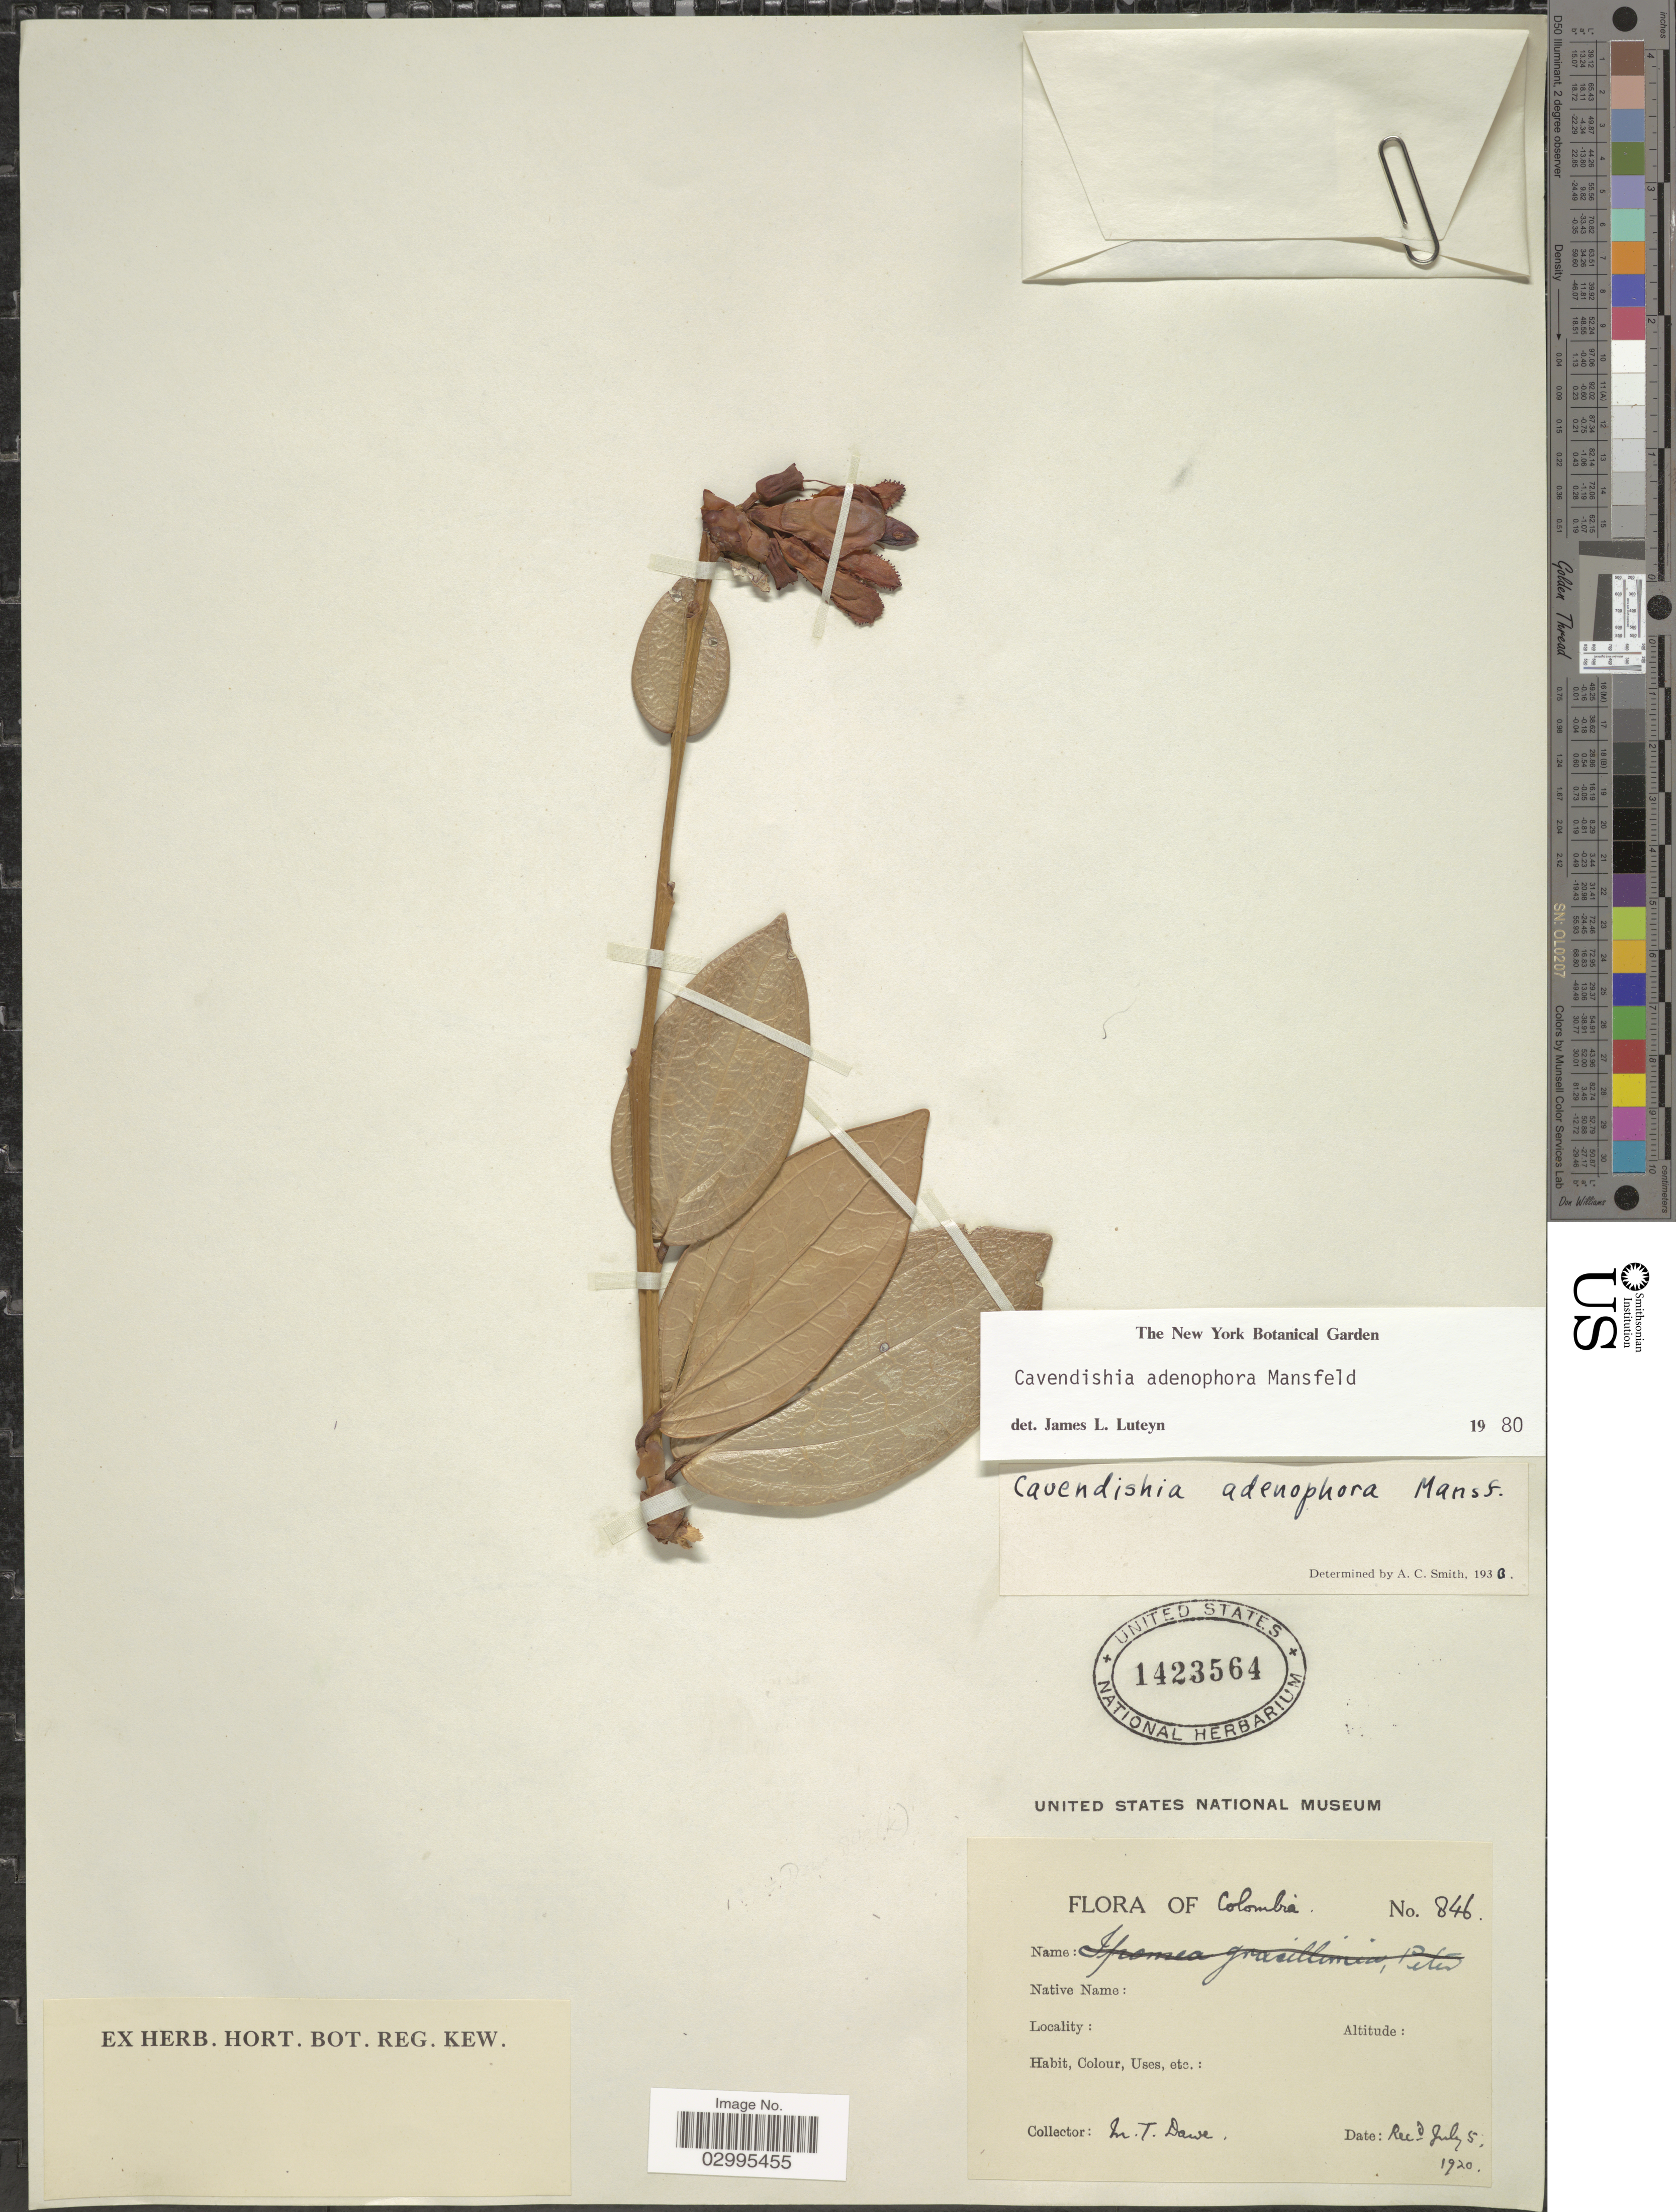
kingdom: Plantae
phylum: Tracheophyta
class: Magnoliopsida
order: Ericales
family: Ericaceae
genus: Cavendishia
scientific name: Cavendishia adenophora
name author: Mansf.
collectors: M. T. Dawe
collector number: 846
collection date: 1920-07-05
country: Colombia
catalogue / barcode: US 1423564